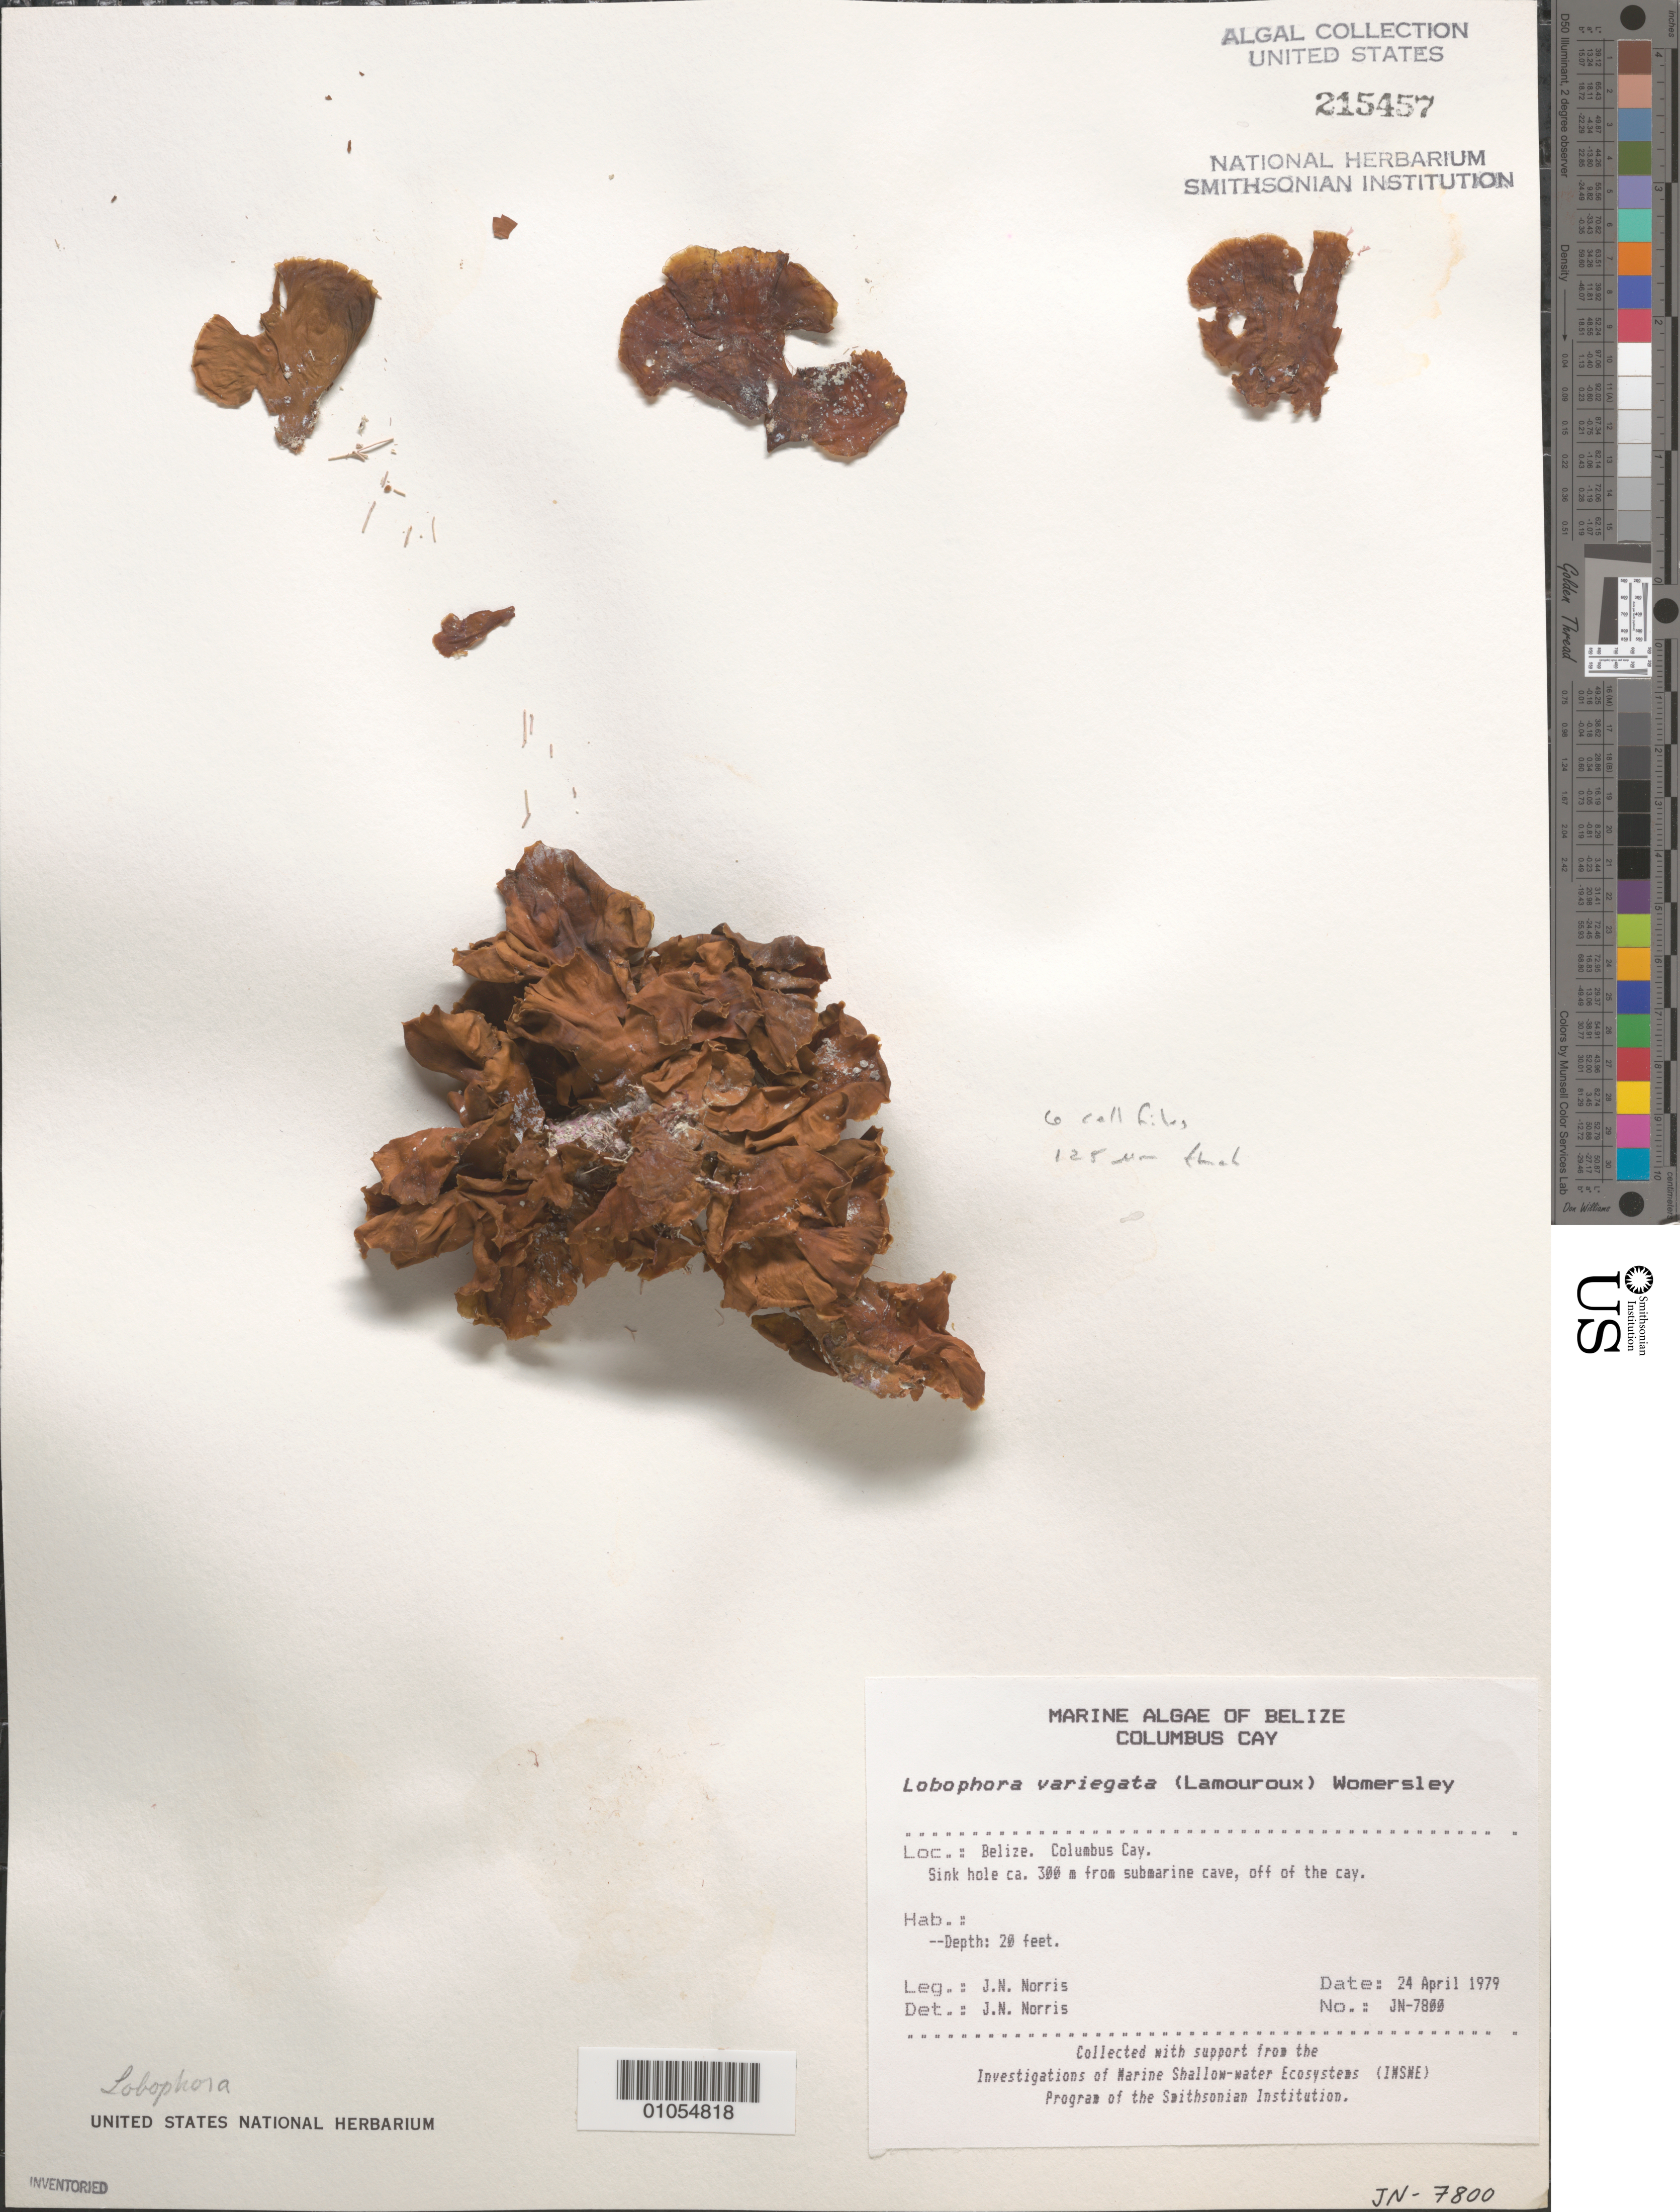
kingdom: Chromista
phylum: Ochrophyta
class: Phaeophyceae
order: Dictyotales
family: Dictyotaceae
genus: Lobophora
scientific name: Lobophora variegata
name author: (J.V.Lamouroux) Womersley & E.C. Oliveira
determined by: Norris, James N.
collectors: J. N. Norris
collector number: JN-7800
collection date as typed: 24 Apr 1979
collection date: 1979-04-24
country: Belize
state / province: Stann Creek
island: Columbus Cay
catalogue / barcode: US 215457